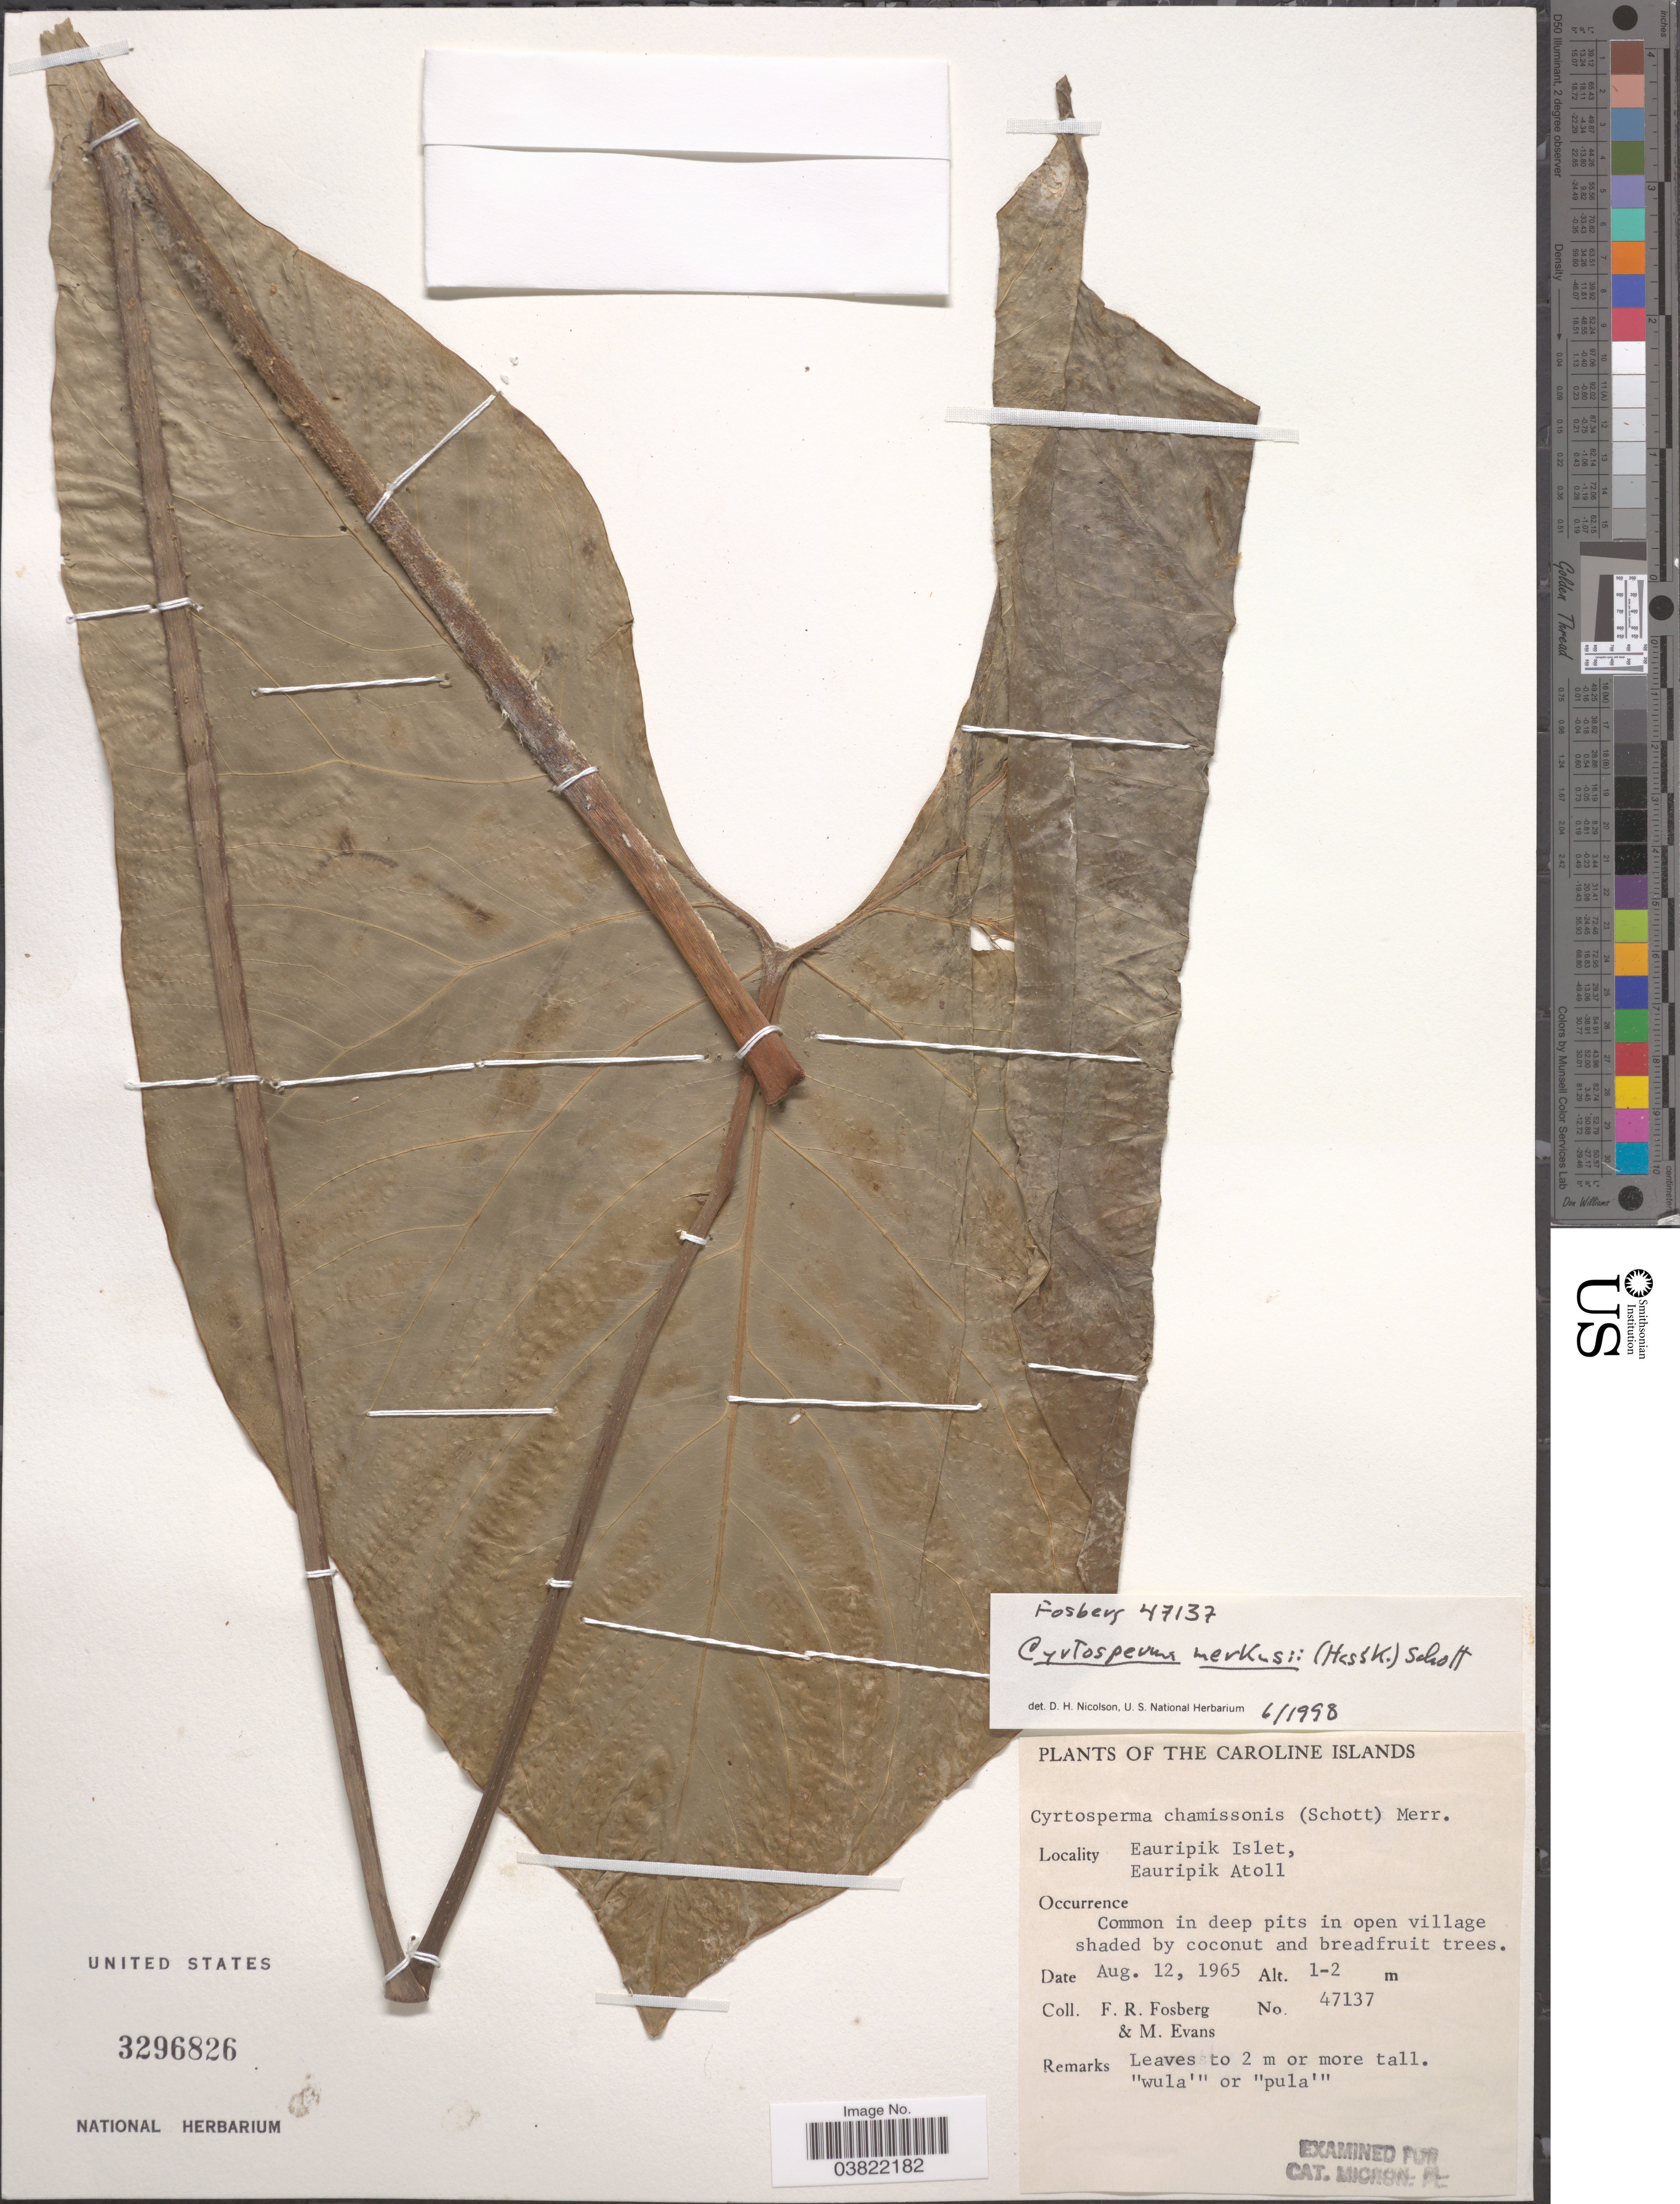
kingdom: Plantae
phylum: Tracheophyta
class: Liliopsida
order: Alismatales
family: Araceae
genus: Cyrtosperma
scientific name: Cyrtosperma merkusii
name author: (Hassk.) Schott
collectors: F. R. Fosberg & M. Evans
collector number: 47137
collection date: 1965-08-12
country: Micronesia, Federated States of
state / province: Yap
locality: The Caroline Islands. Eauripik Islet, Eauripik Atoll.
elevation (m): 1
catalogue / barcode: US 3296826